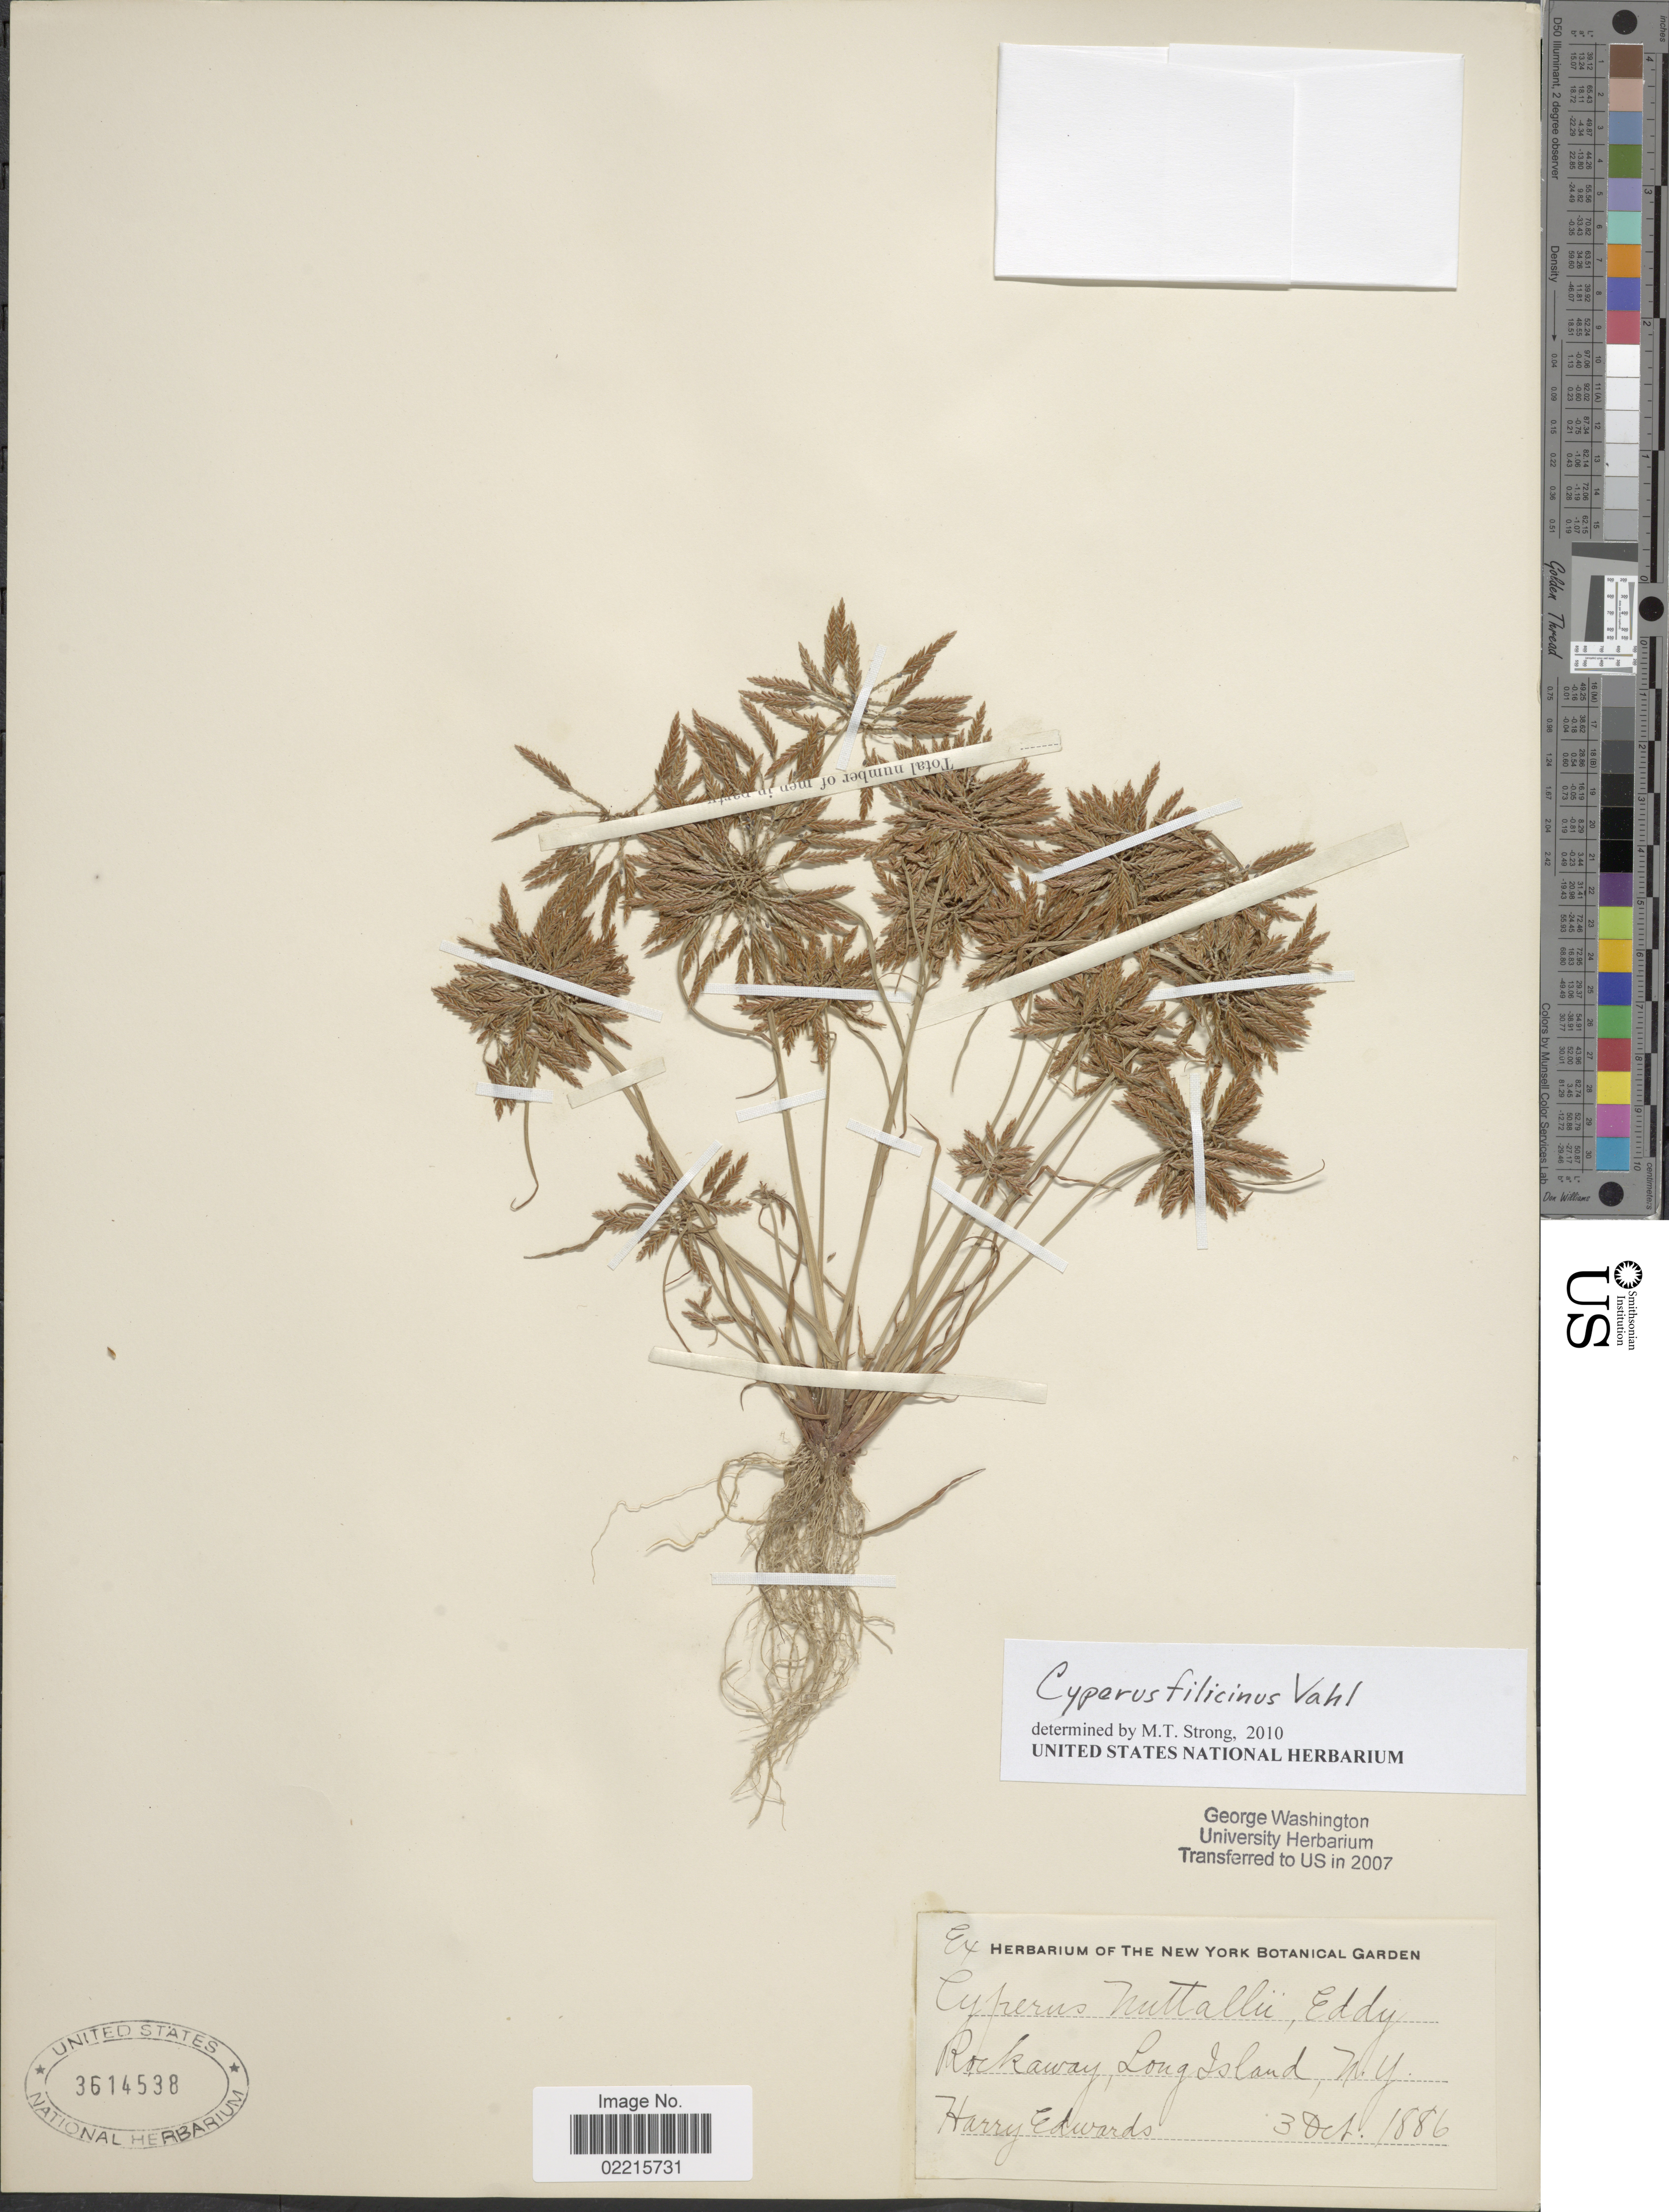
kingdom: Plantae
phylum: Tracheophyta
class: Liliopsida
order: Poales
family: Cyperaceae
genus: Cyperus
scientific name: Cyperus filicinus Vahl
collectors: H. Edwards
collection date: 1886-10-03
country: United States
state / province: New York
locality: Rockaway, Long Island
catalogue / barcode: US 3614538